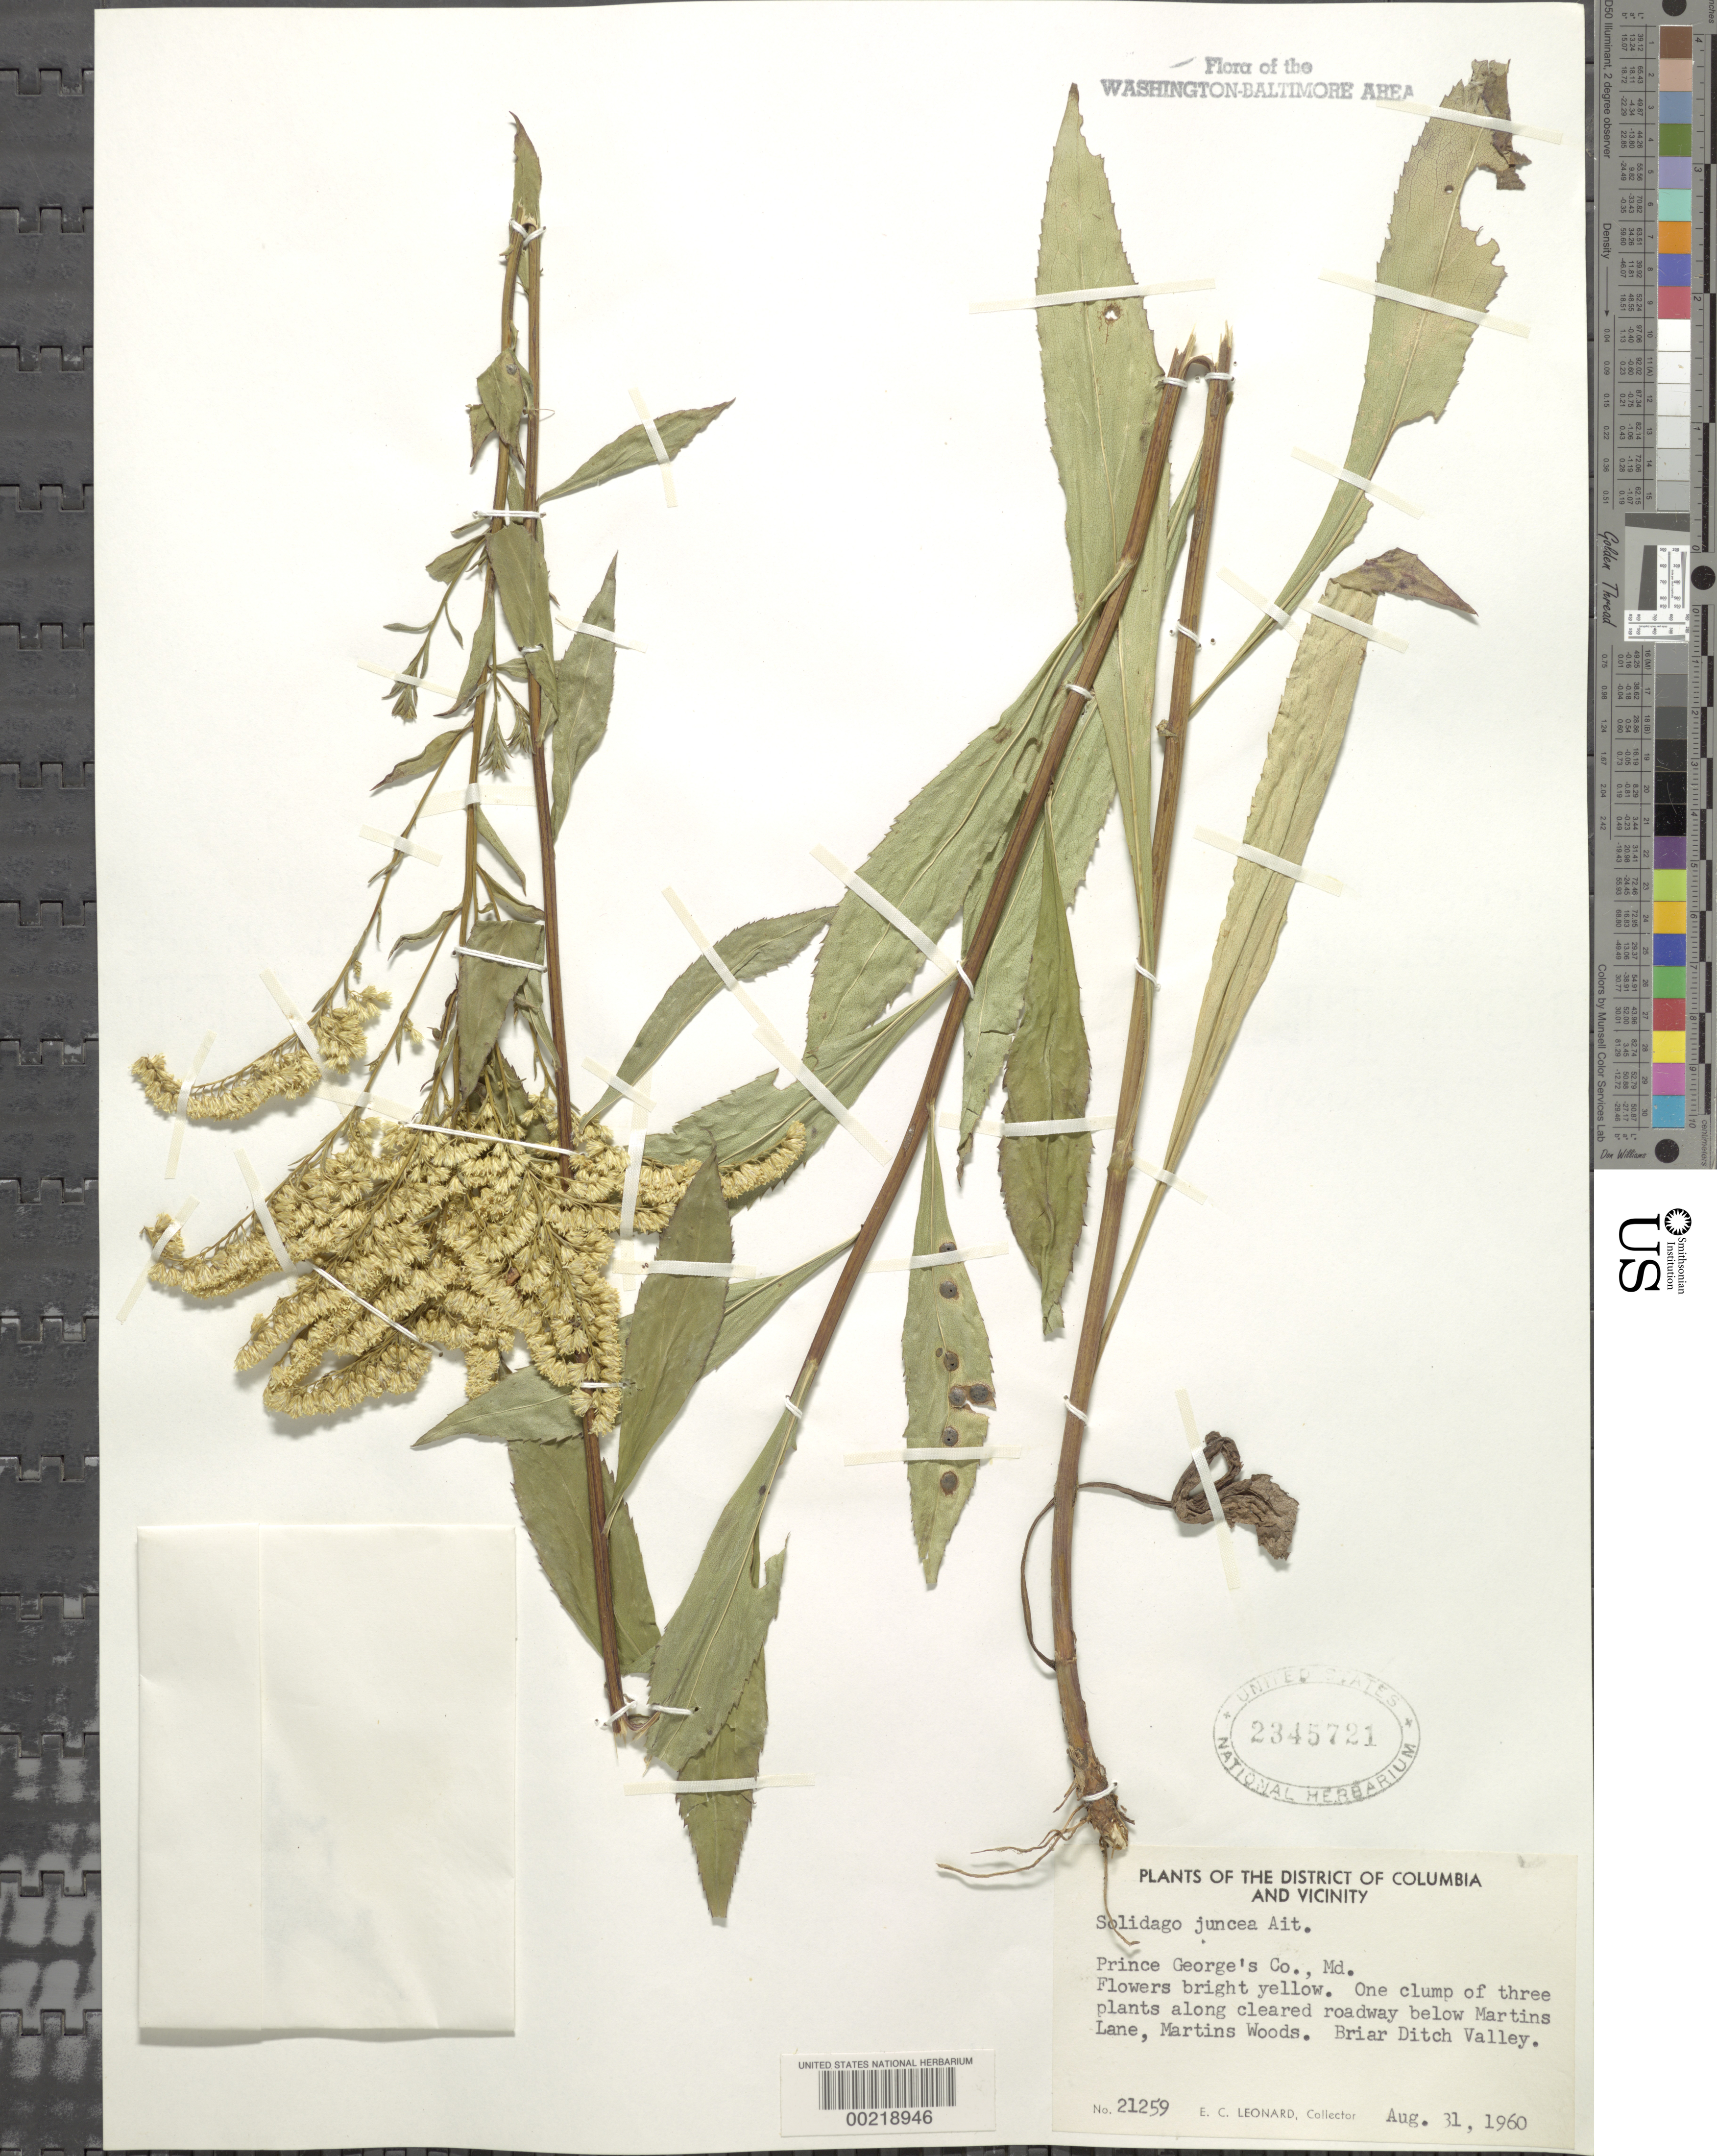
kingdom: Plantae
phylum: Tracheophyta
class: Magnoliopsida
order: Asterales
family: Asteraceae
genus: Solidago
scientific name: Solidago juncea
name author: Aiton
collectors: E. C. Leonard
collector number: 21259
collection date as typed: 31 Aug 1960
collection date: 1960-08-31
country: United States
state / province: Maryland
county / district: Prince George's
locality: Briar Ditch Valley below Martins Lane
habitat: Cleared roadway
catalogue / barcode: US 2345721